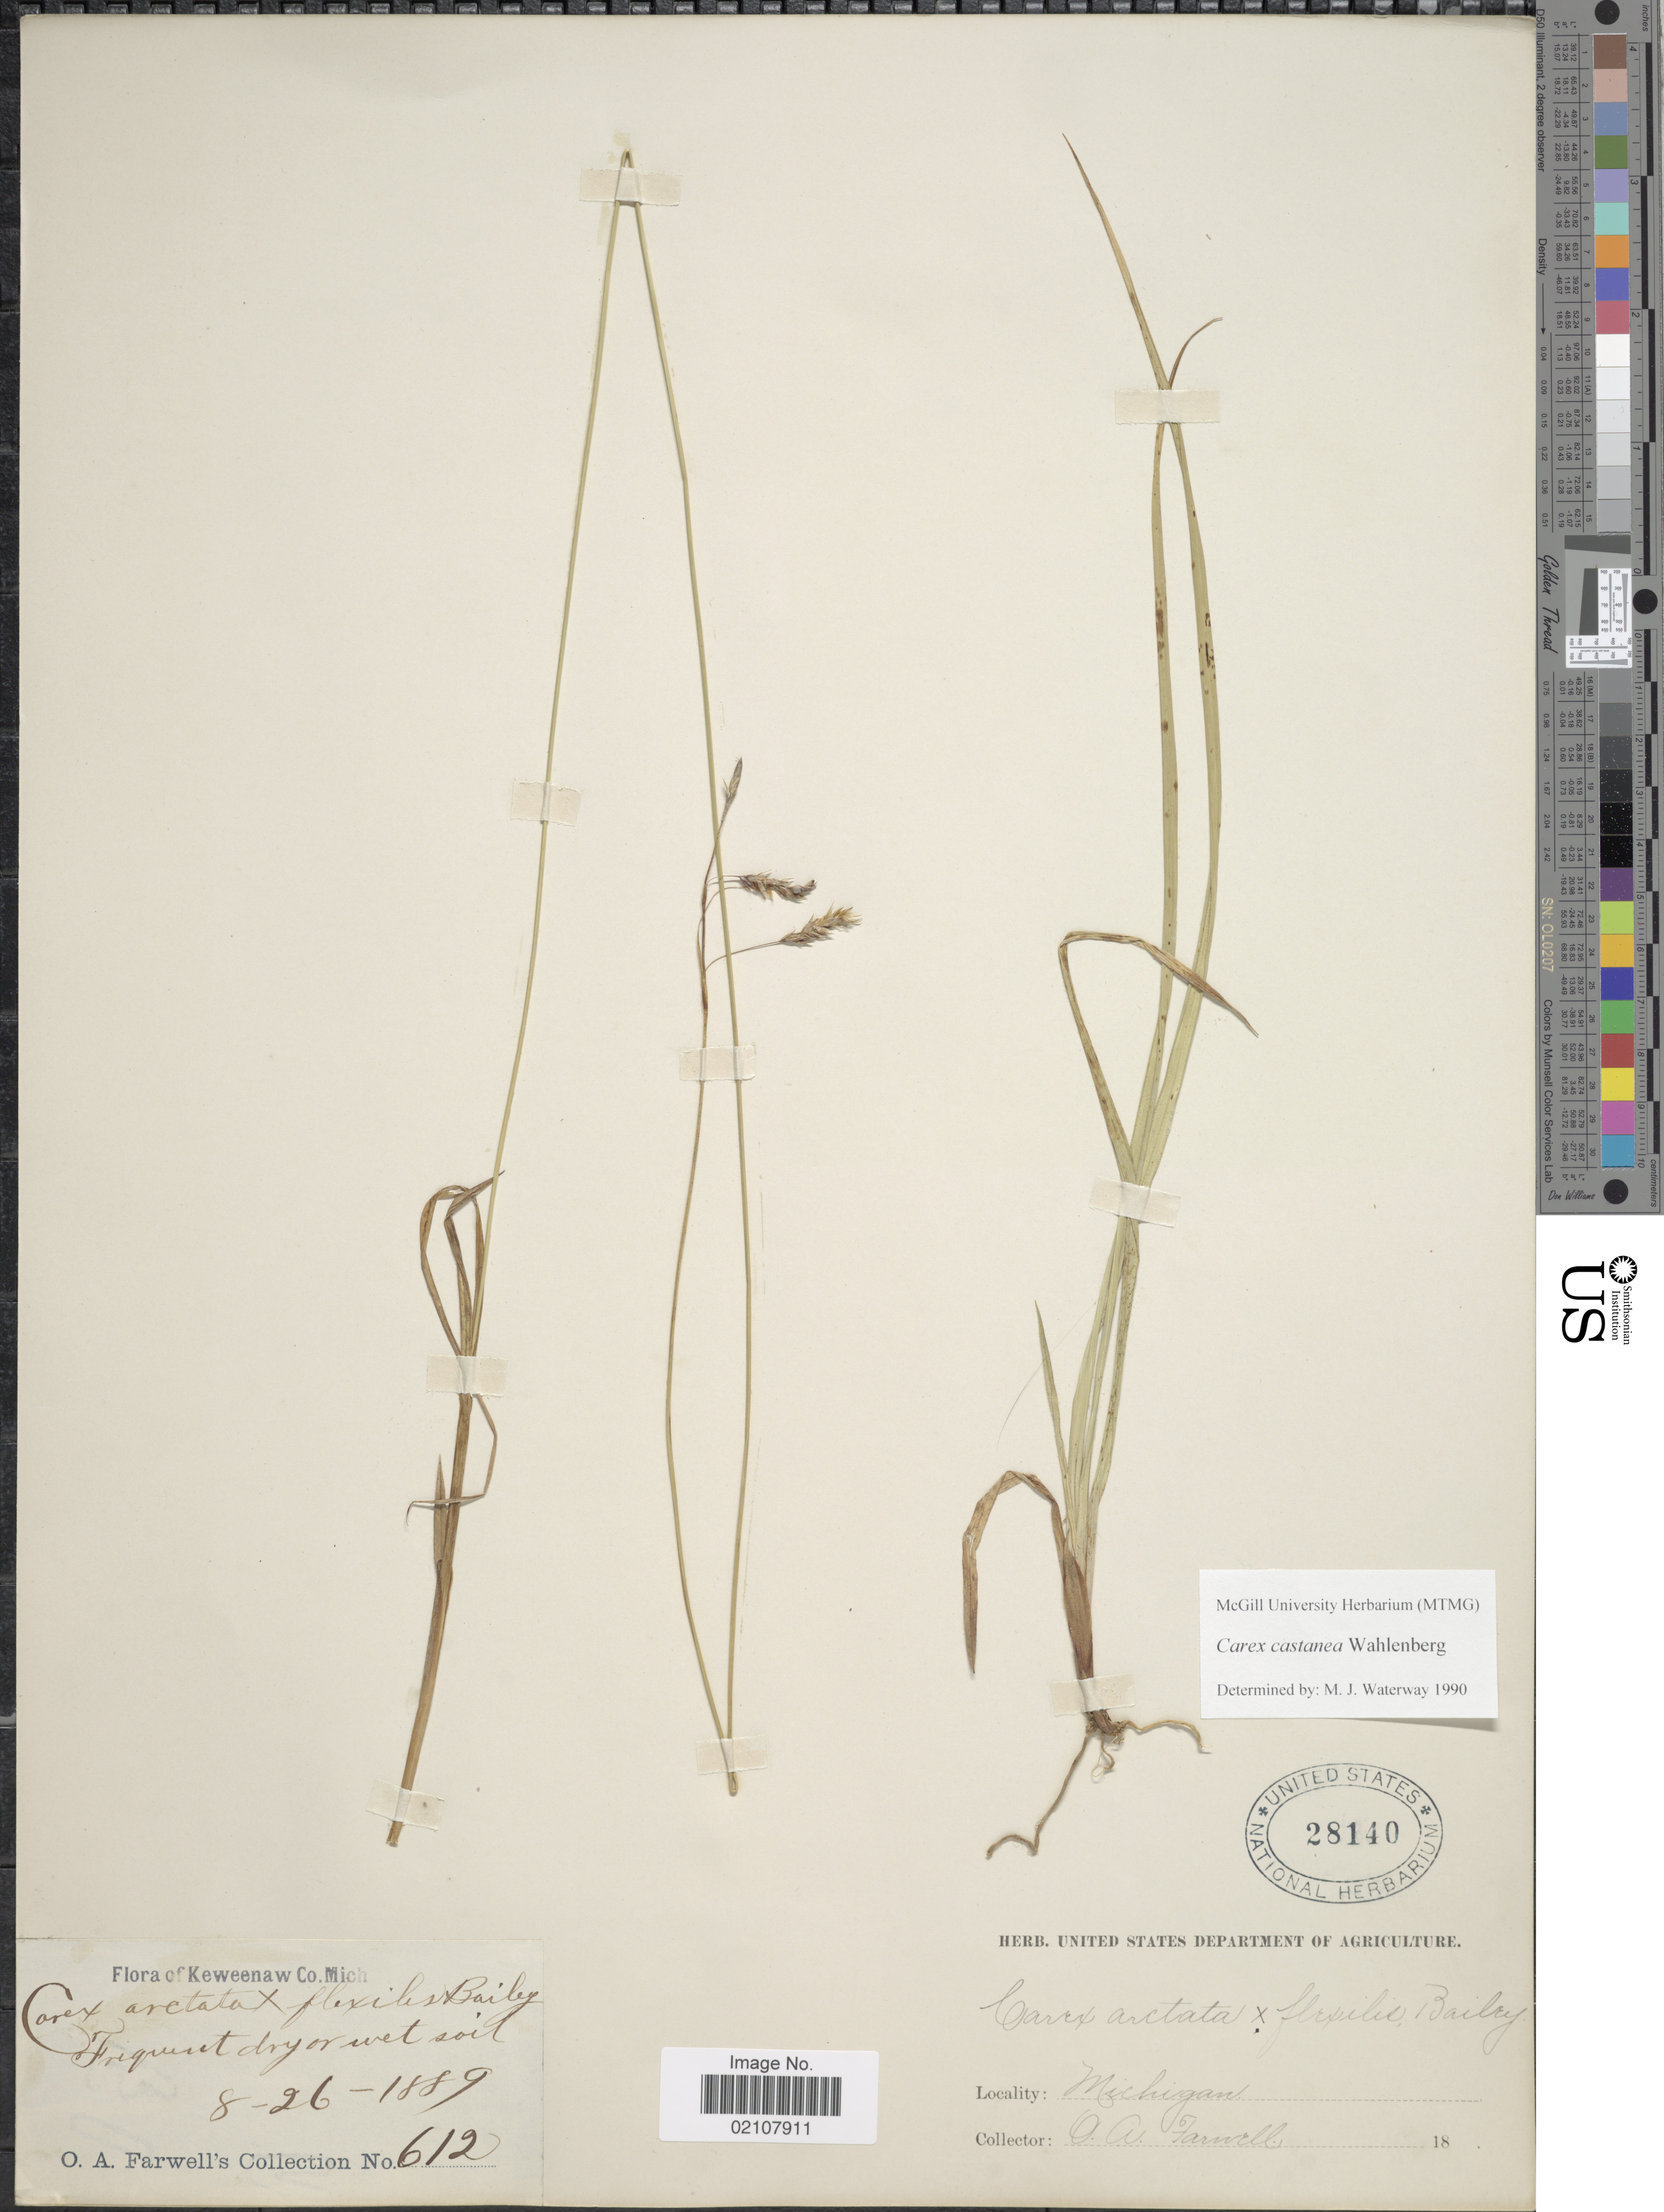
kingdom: Plantae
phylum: Tracheophyta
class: Liliopsida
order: Poales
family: Cyperaceae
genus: Carex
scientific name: Carex castanea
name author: Wahlenb.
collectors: O. Farwell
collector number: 612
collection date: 1889-08-26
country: United States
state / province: Michigan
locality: Keweenaw Co, Frequent dry or wet soil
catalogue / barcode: US 28140